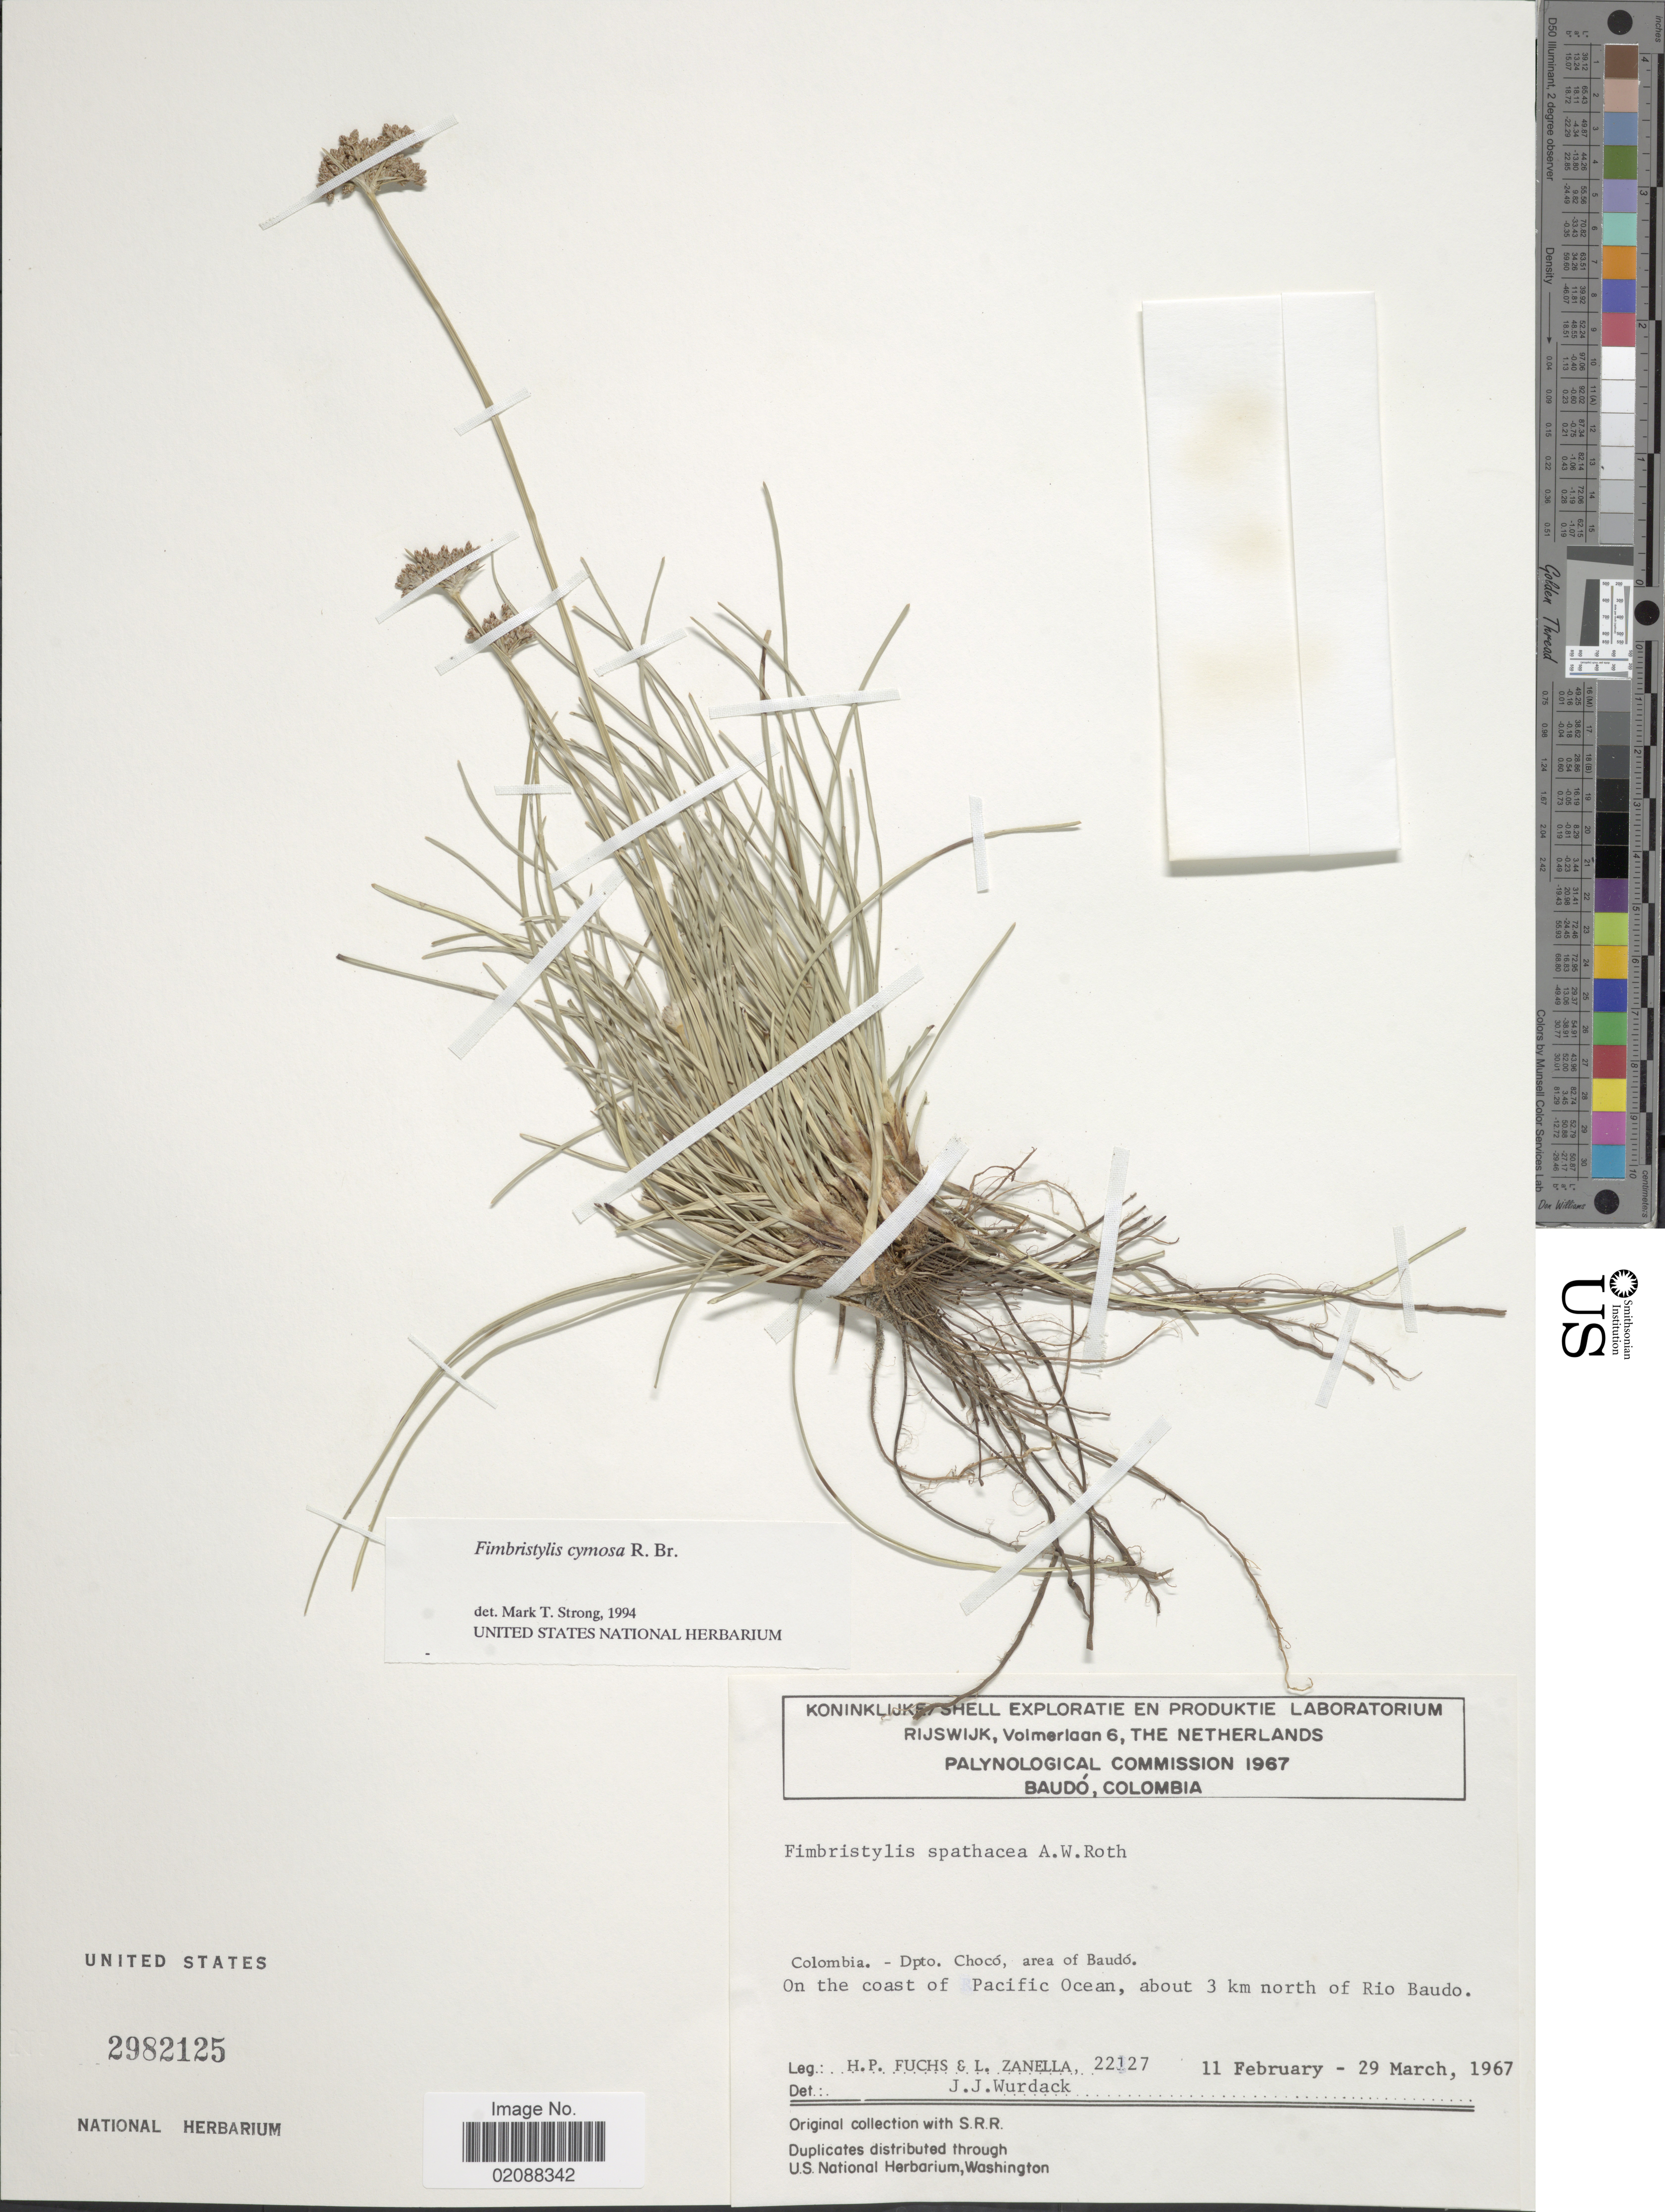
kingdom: Plantae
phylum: Tracheophyta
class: Liliopsida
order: Poales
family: Cyperaceae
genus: Fimbristylis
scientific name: Fimbristylis cymosa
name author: R. Br.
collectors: H. P. Fuchs & L. Zanella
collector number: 22127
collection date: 1967-02-11/1967-03-29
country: Colombia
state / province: Chocó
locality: Area of Baudo, on the coast of Pacific Ocean, about 3 km north of Rio Baudo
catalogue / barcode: US 2982125